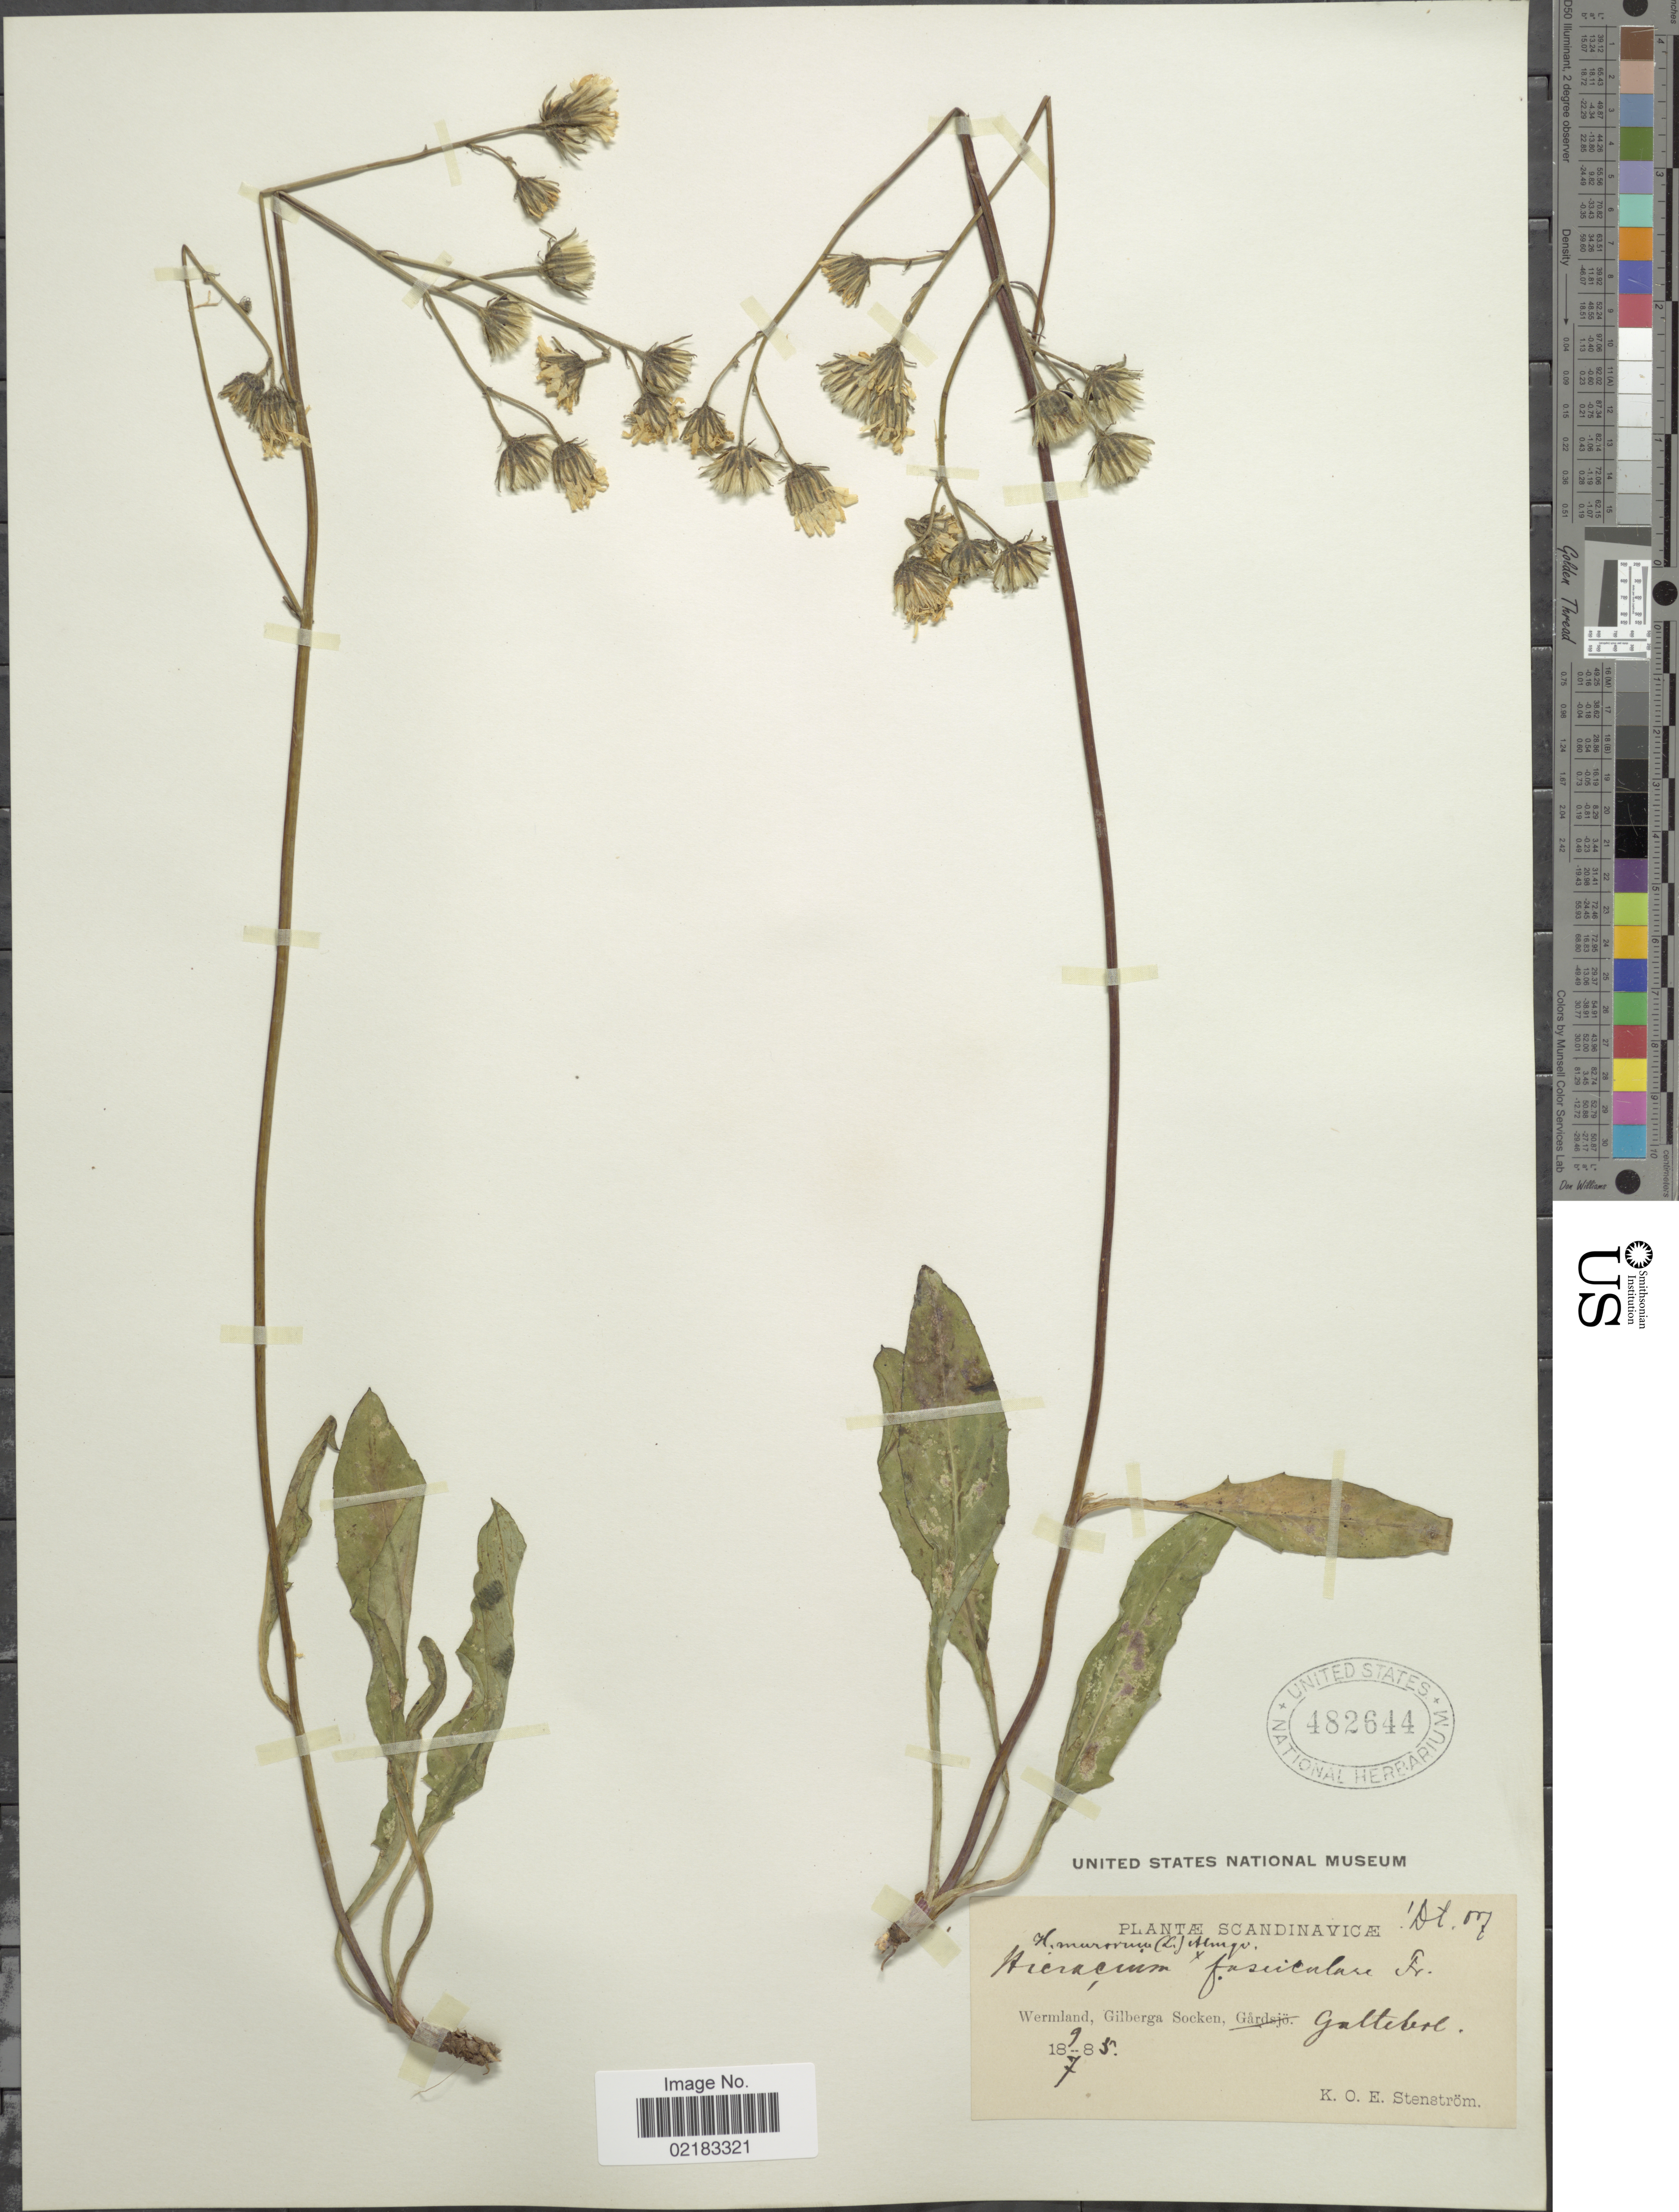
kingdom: Plantae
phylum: Tracheophyta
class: Magnoliopsida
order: Asterales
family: Asteraceae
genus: Hieracium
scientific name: Hieracium murorum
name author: L.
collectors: K. O. E. Stenström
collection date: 1885-07-09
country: Sweden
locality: Scandinavicae: Wermland, Gilberga Socken, Gottebol.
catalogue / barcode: US 482644